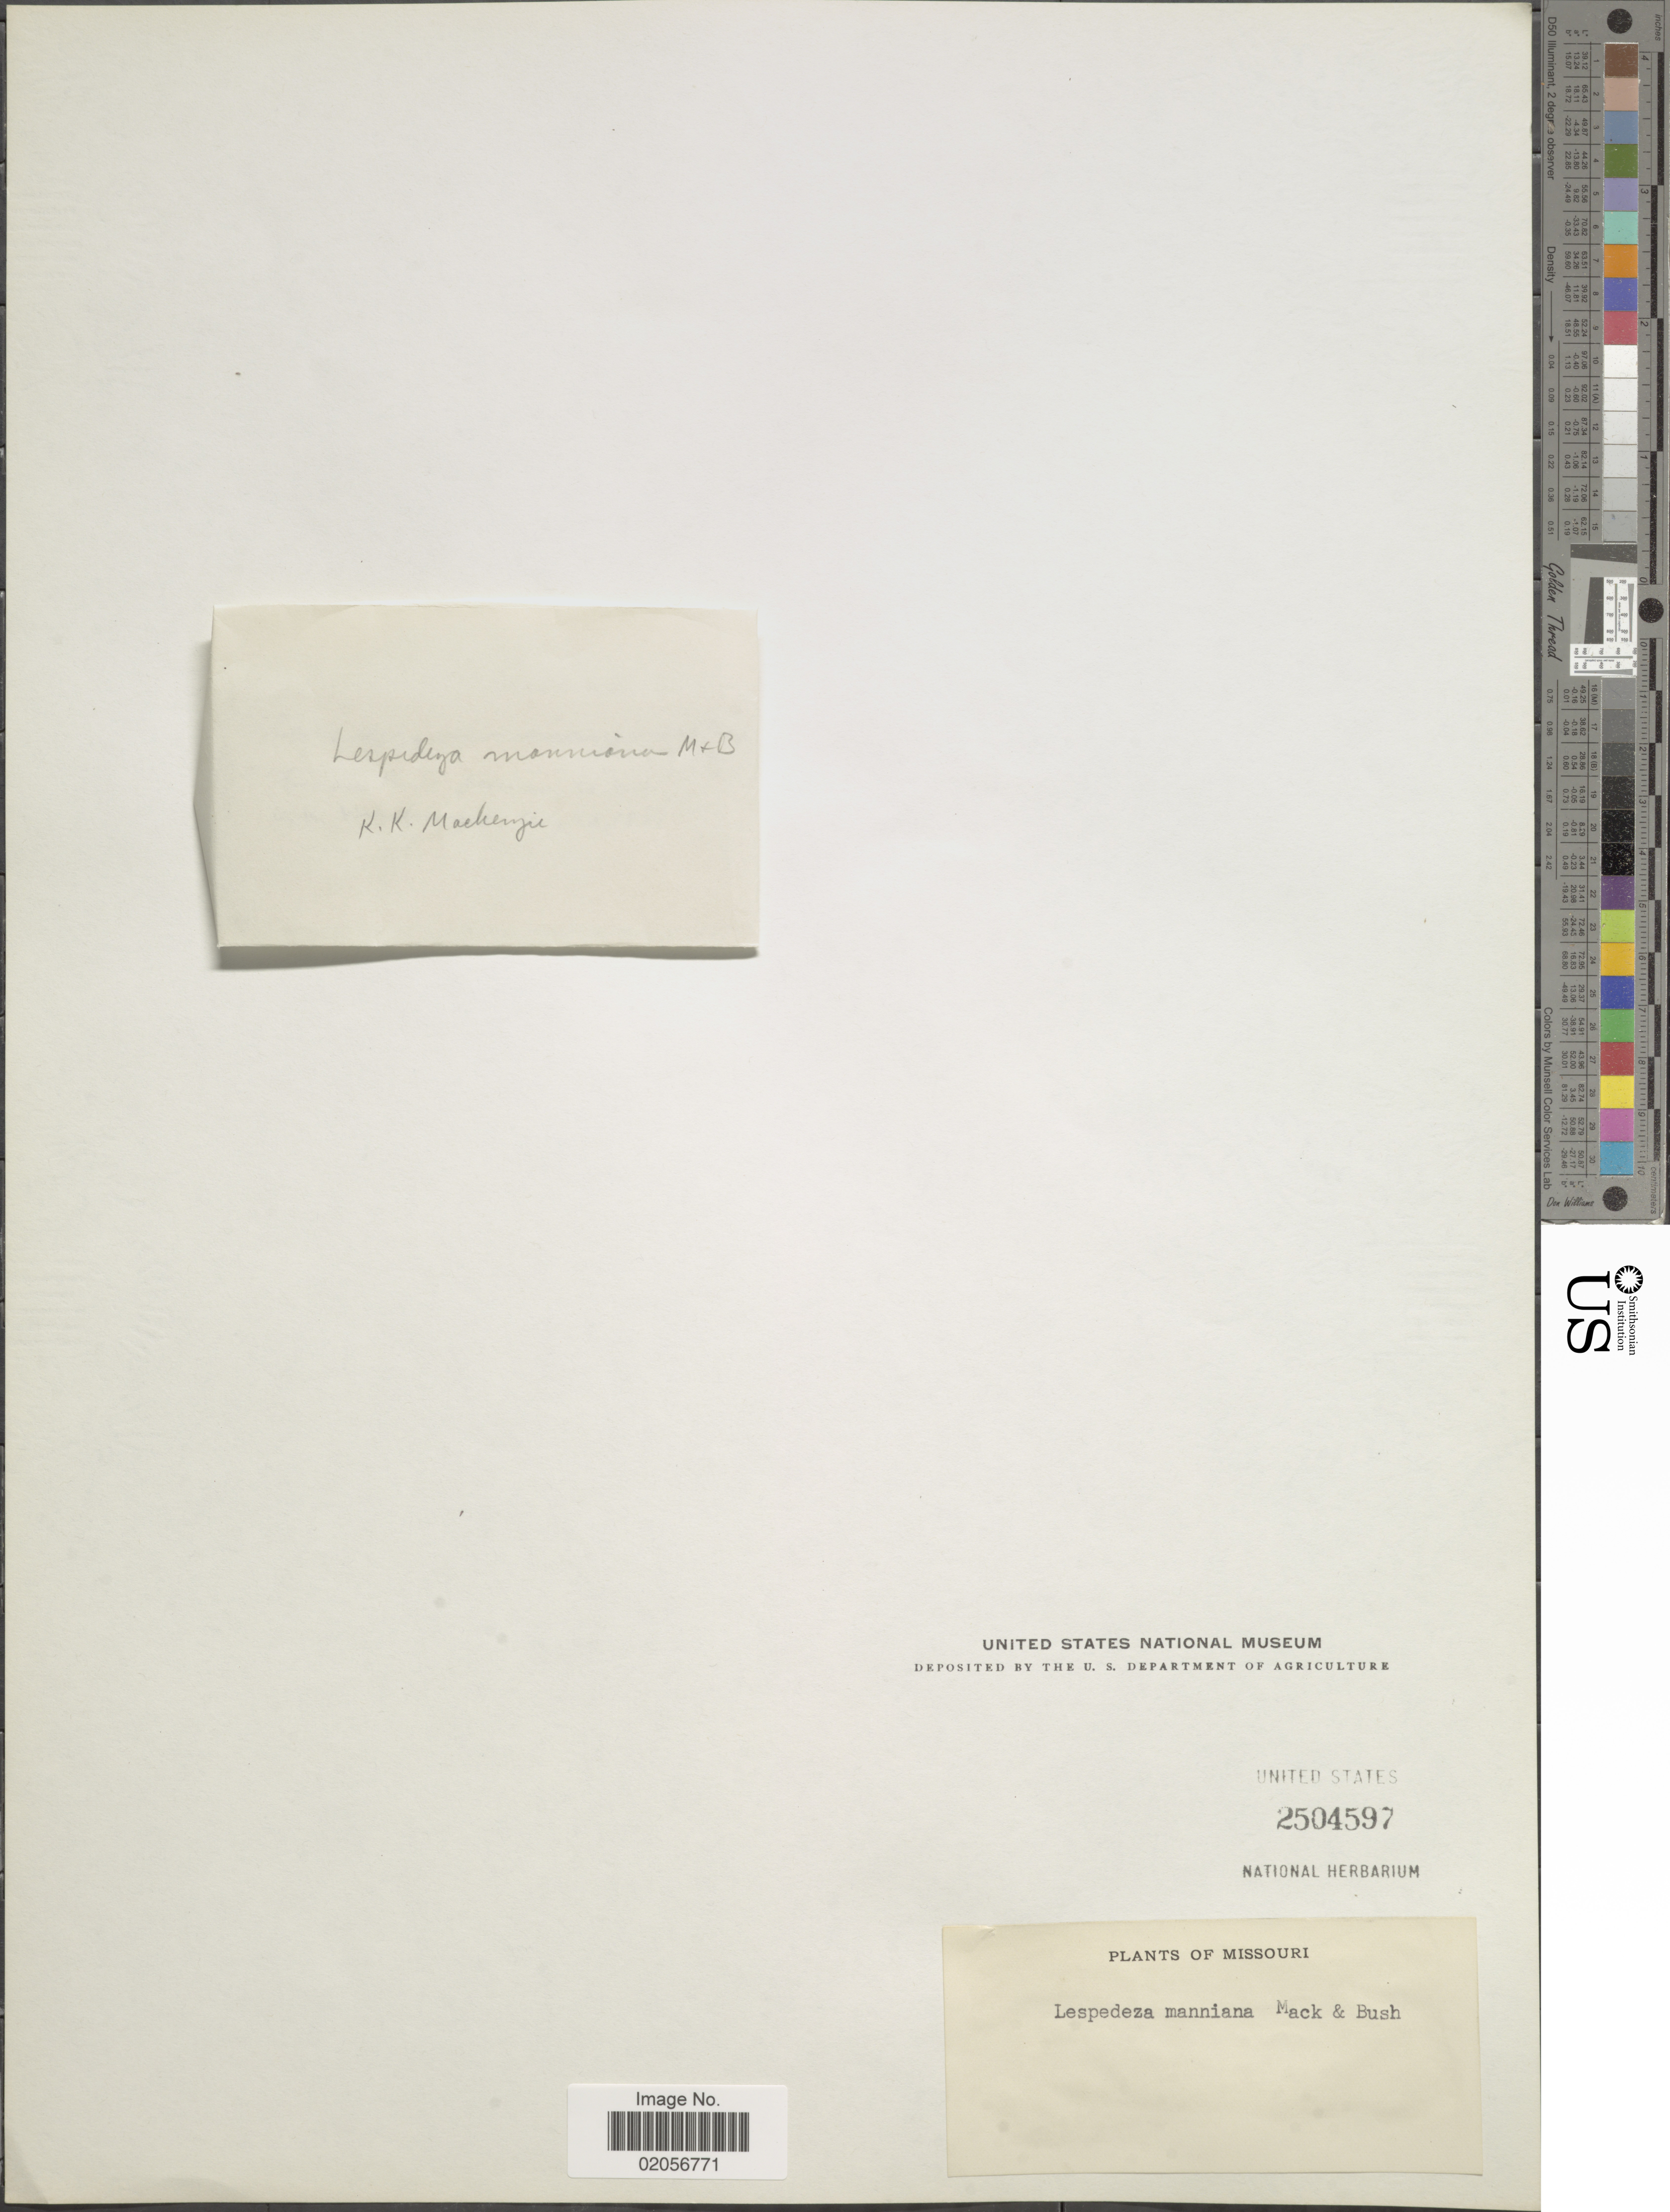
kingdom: Plantae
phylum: Tracheophyta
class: Magnoliopsida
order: Fabales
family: Fabaceae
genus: Lespedeza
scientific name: Lespedeza manniana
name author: Mack. & Bush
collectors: K. K. Mackenzie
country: United States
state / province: Missouri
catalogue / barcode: US 2504597